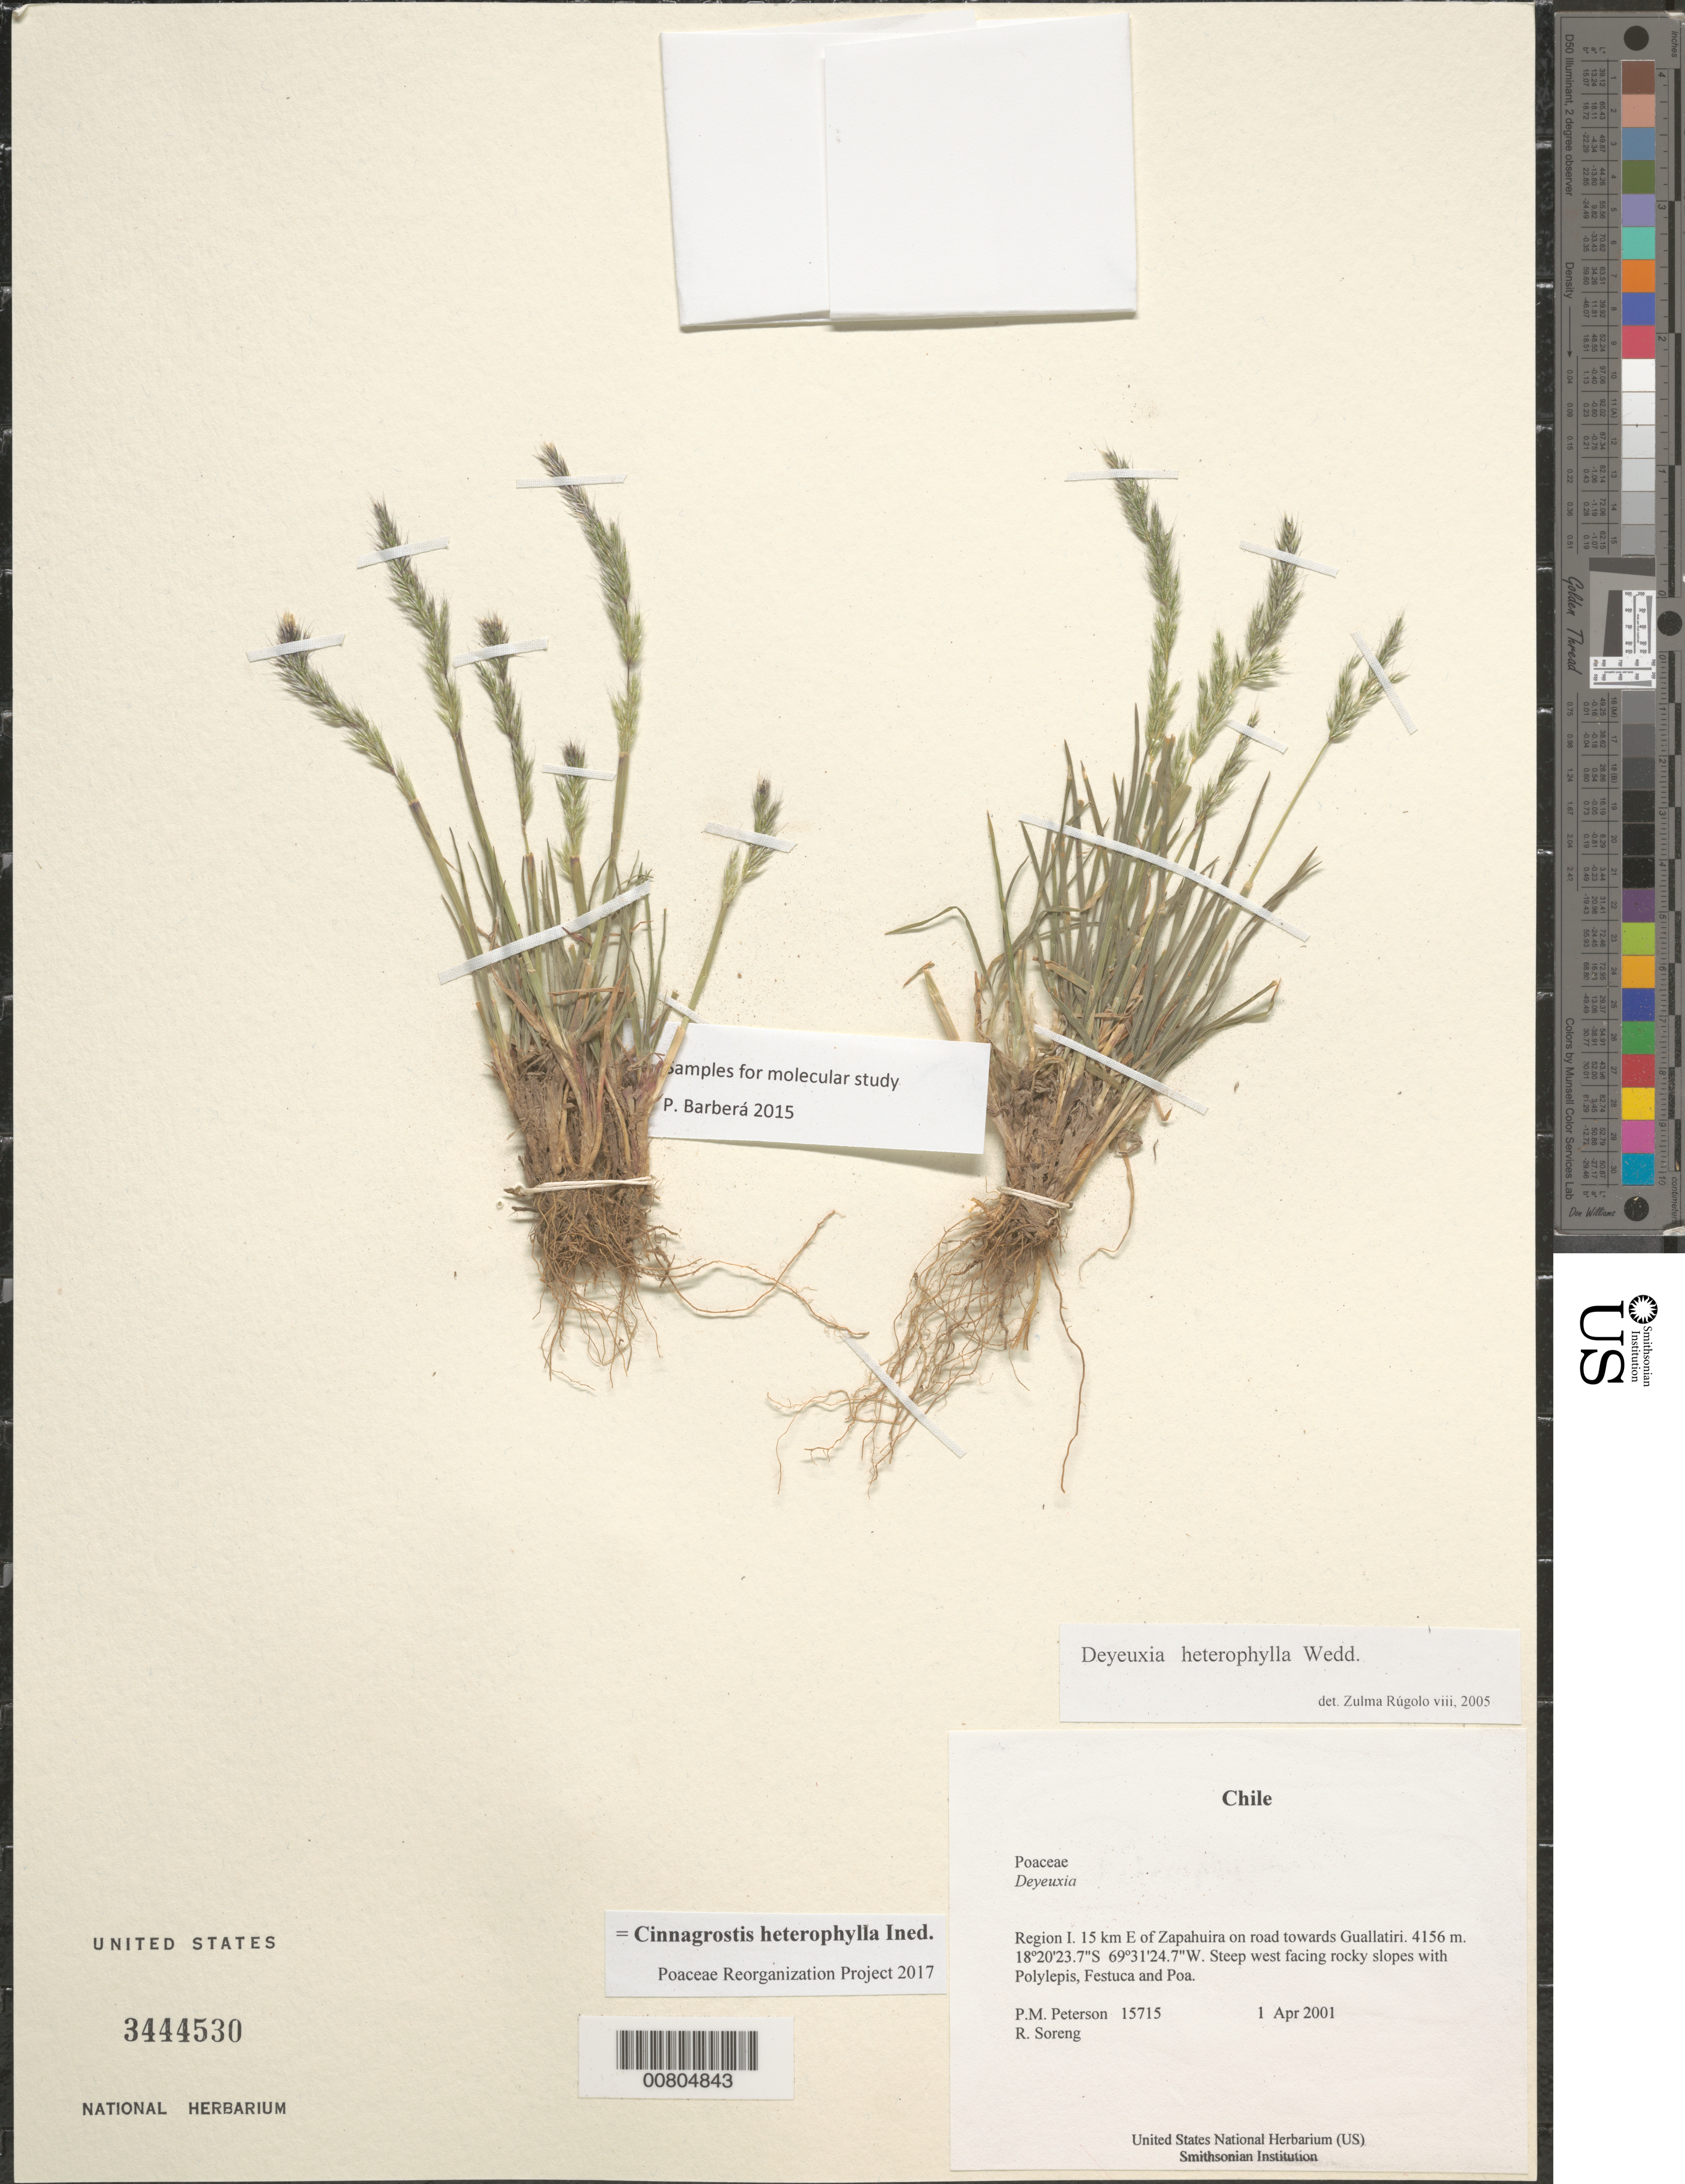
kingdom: Plantae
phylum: Tracheophyta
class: Liliopsida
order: Poales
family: Poaceae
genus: Cinnagrostis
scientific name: Cinnagrostis heterophylla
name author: (Wedd.) P.M. Peterson et al.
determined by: Poaceae Reorganization Project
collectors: P. M. Peterson & R. J. Soreng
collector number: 15715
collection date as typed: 01 Apr 2001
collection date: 2001-04-01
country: Chile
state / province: Tarapacá (I)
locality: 15 km E of Zapahuira on road towards Guallatiri.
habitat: Steep west facing rocky slopes with Polylepis, Festuca and Poa.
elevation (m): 4156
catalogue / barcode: US 3444530